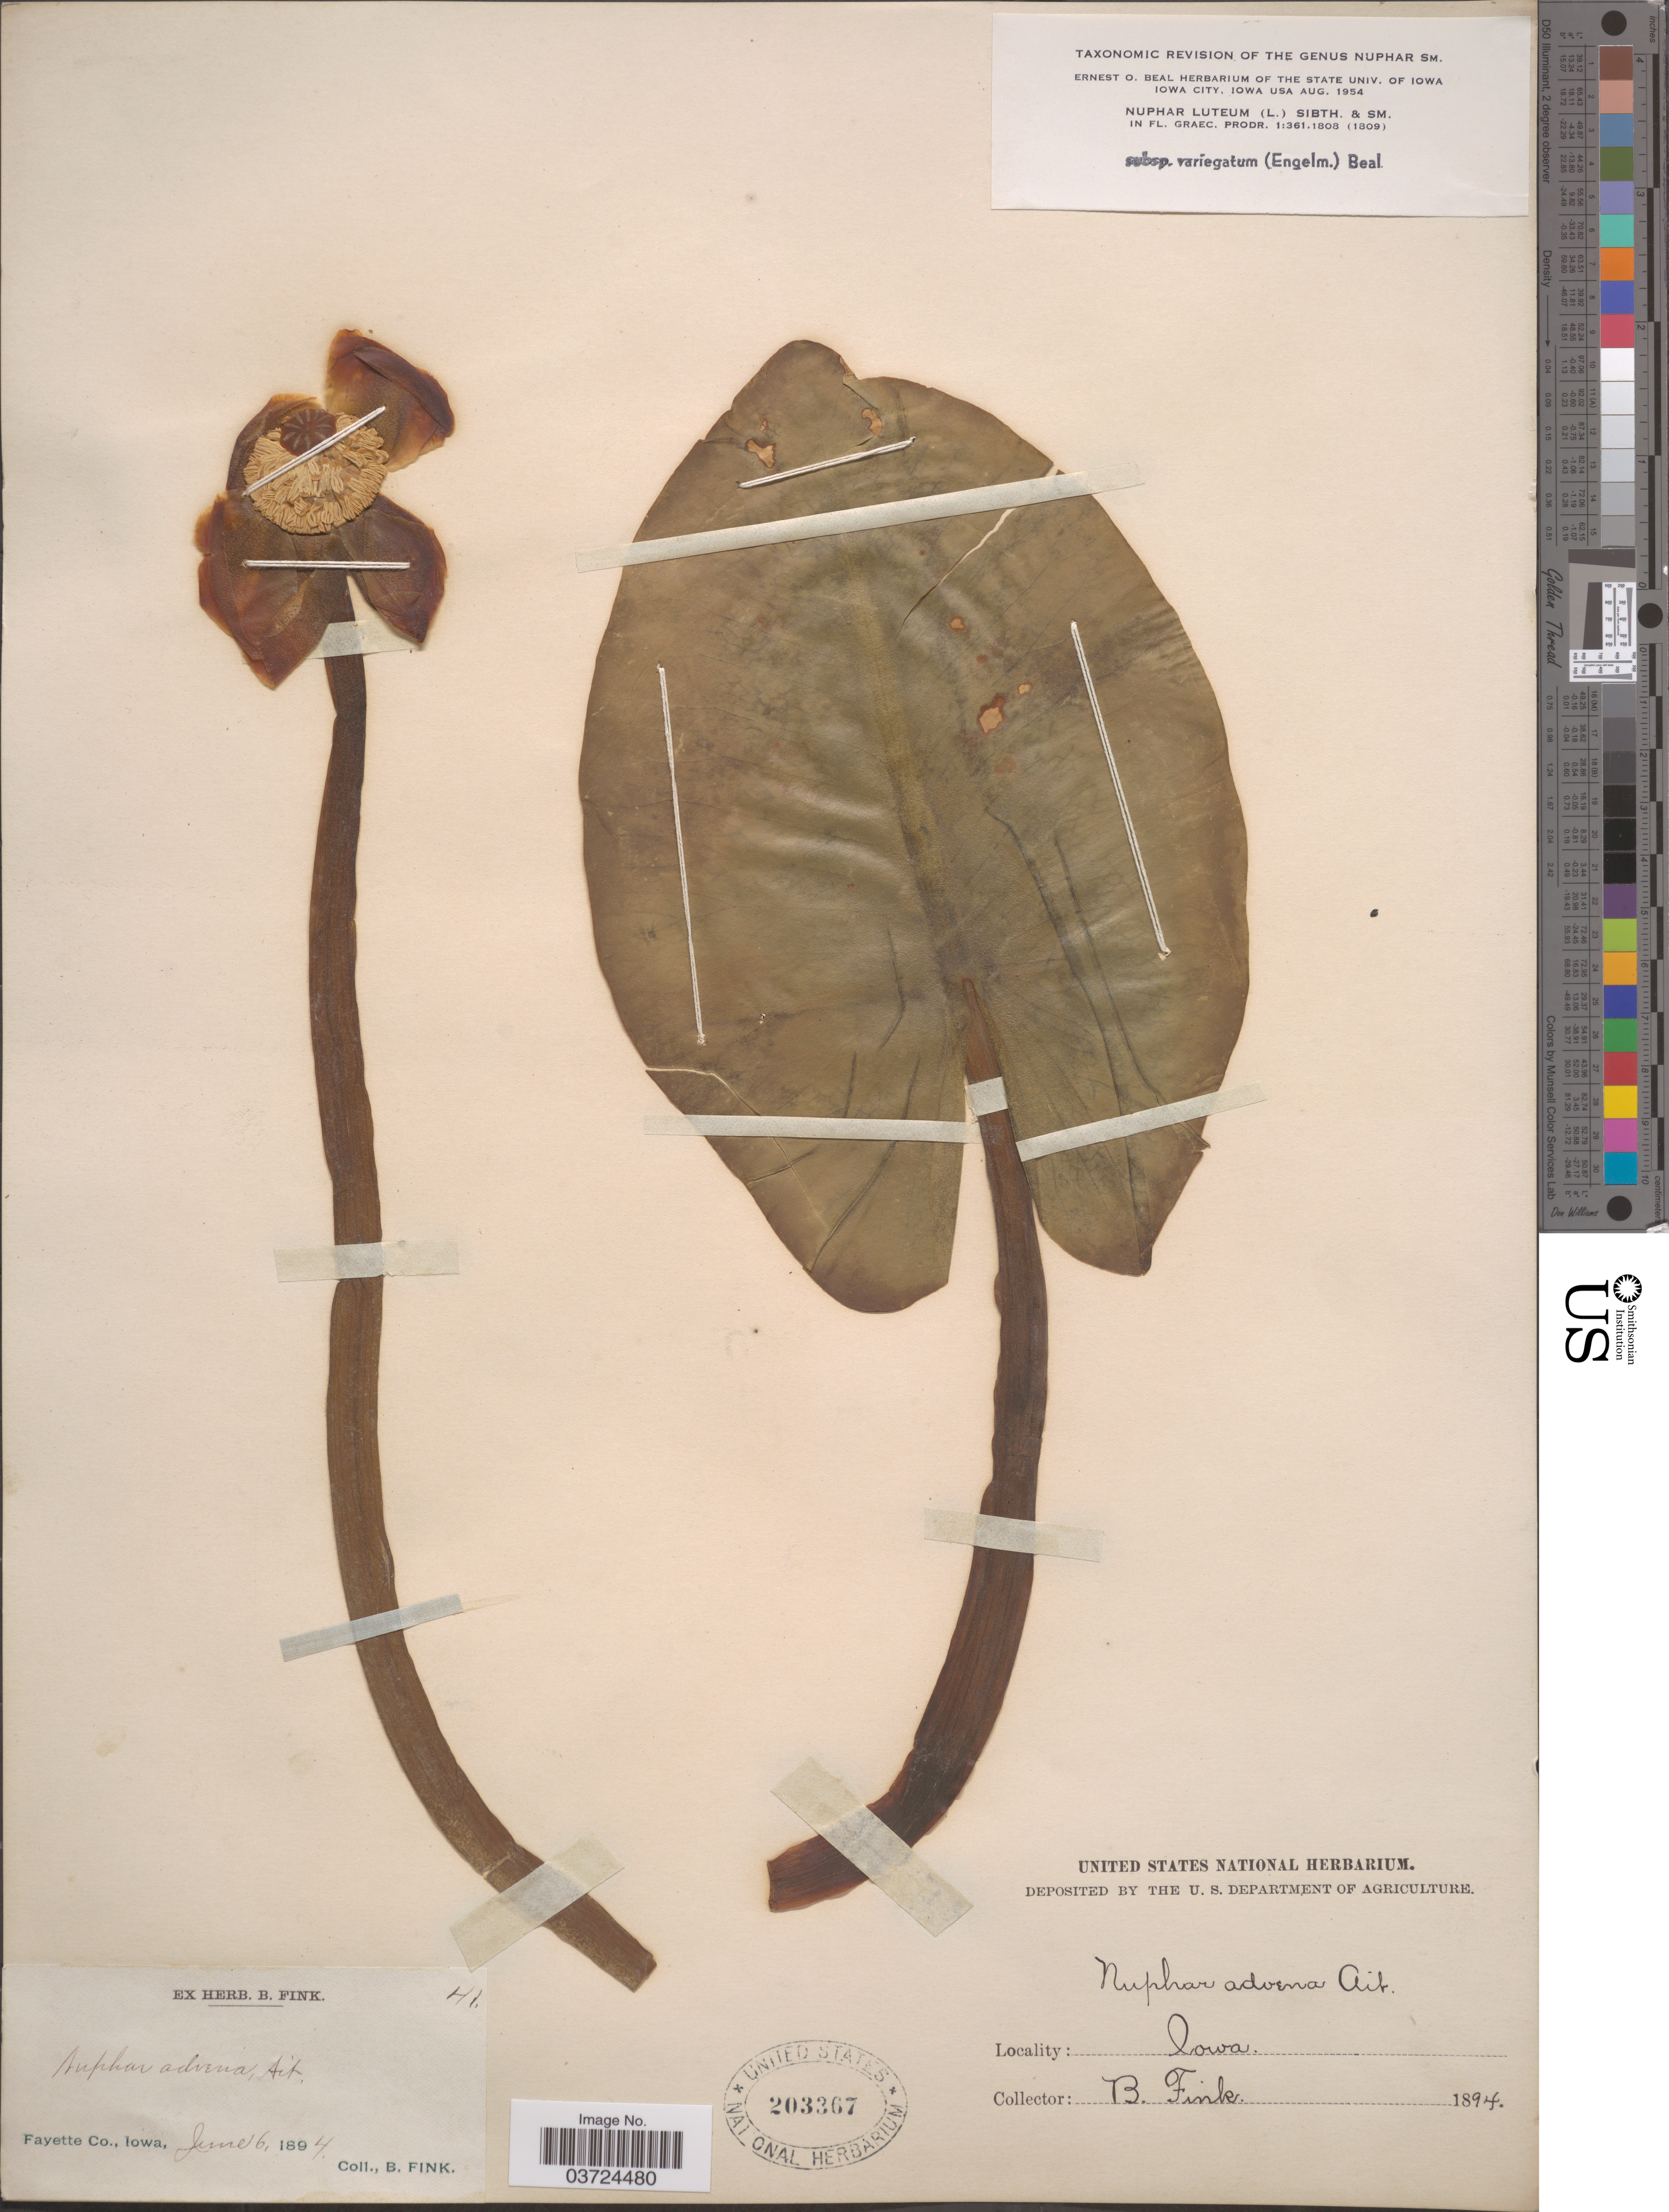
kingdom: Plantae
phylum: Tracheophyta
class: Magnoliopsida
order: Nymphaeales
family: Nymphaeaceae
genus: Nuphar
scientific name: Nuphar lutea subsp. variegata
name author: (Engelm. ex Durand) E.O. Beal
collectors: B. Fink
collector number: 41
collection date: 1894-06-06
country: United States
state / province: Iowa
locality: Fayette Co.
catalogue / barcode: US 203367